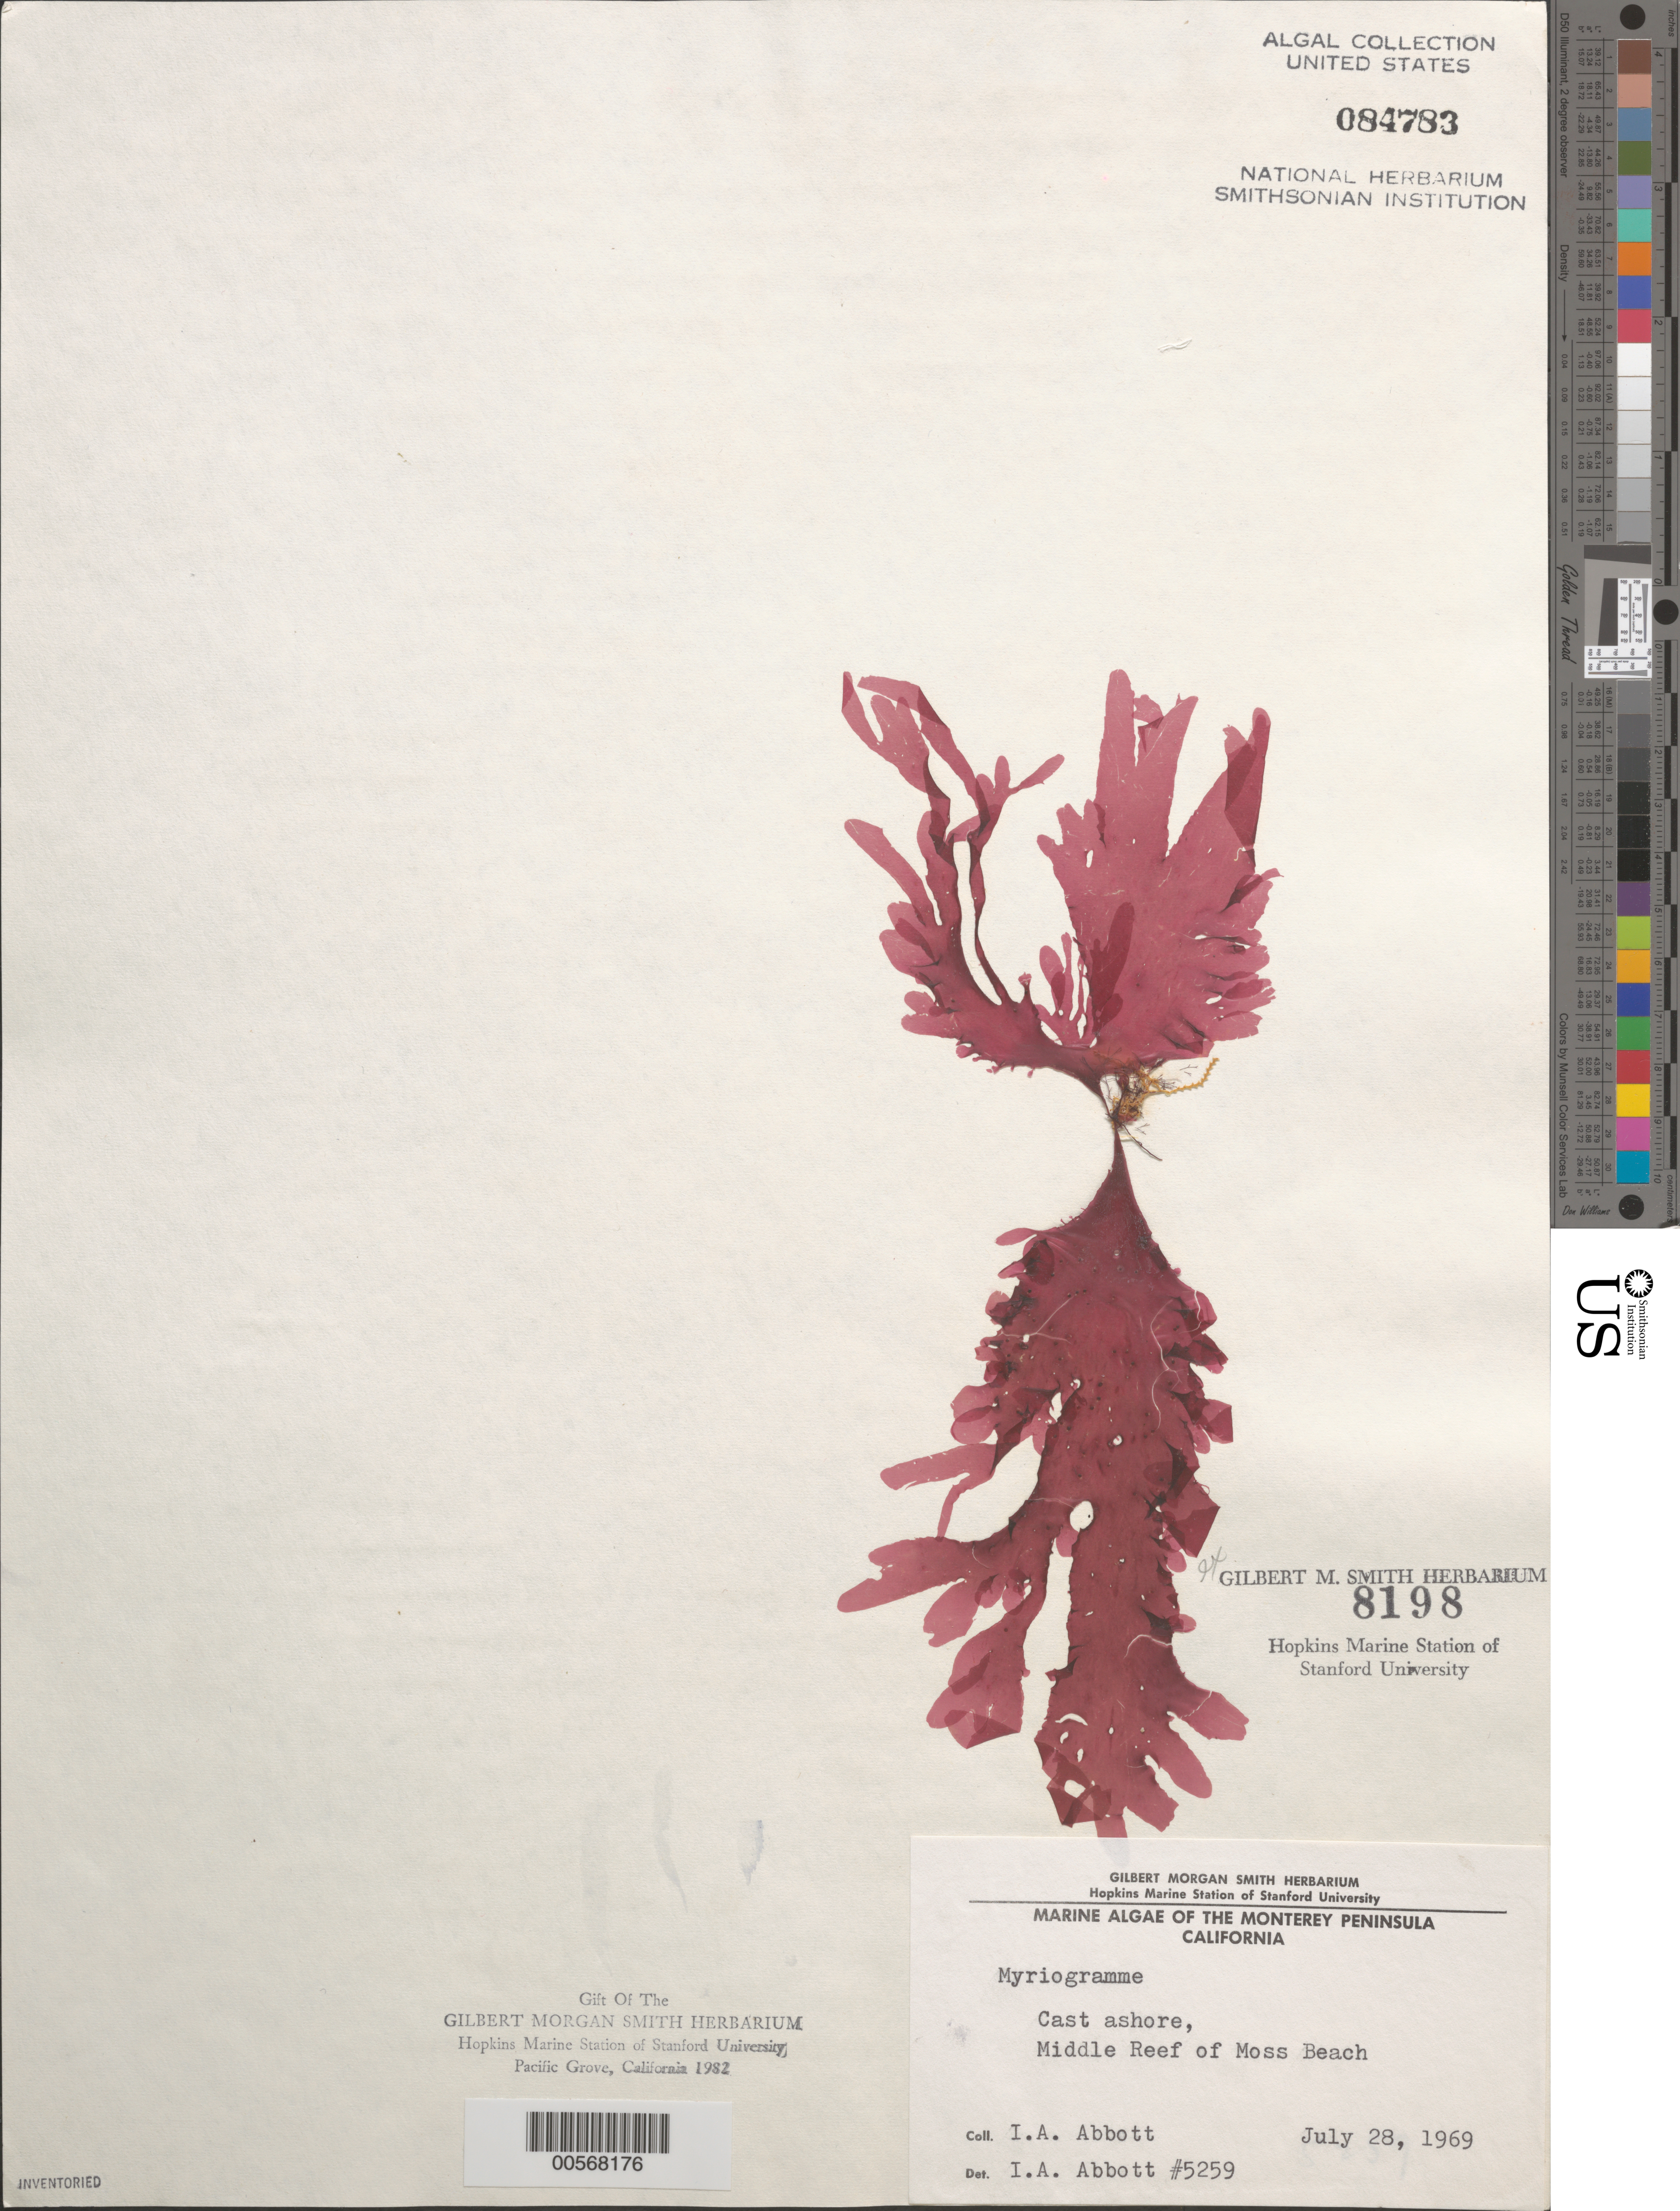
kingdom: Plantae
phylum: Rhodophyta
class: Florideophyceae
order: Ceramiales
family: Delesseriaceae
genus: Myriogramme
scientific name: Myriogramme sp.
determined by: Abbott, Isabella A.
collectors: I. A. Abbott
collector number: IAA 5259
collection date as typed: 28 Jul 1969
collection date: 1969-07-28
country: United States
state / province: California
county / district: Monterey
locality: Middle Reef of Moss Beach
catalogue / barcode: US 84783